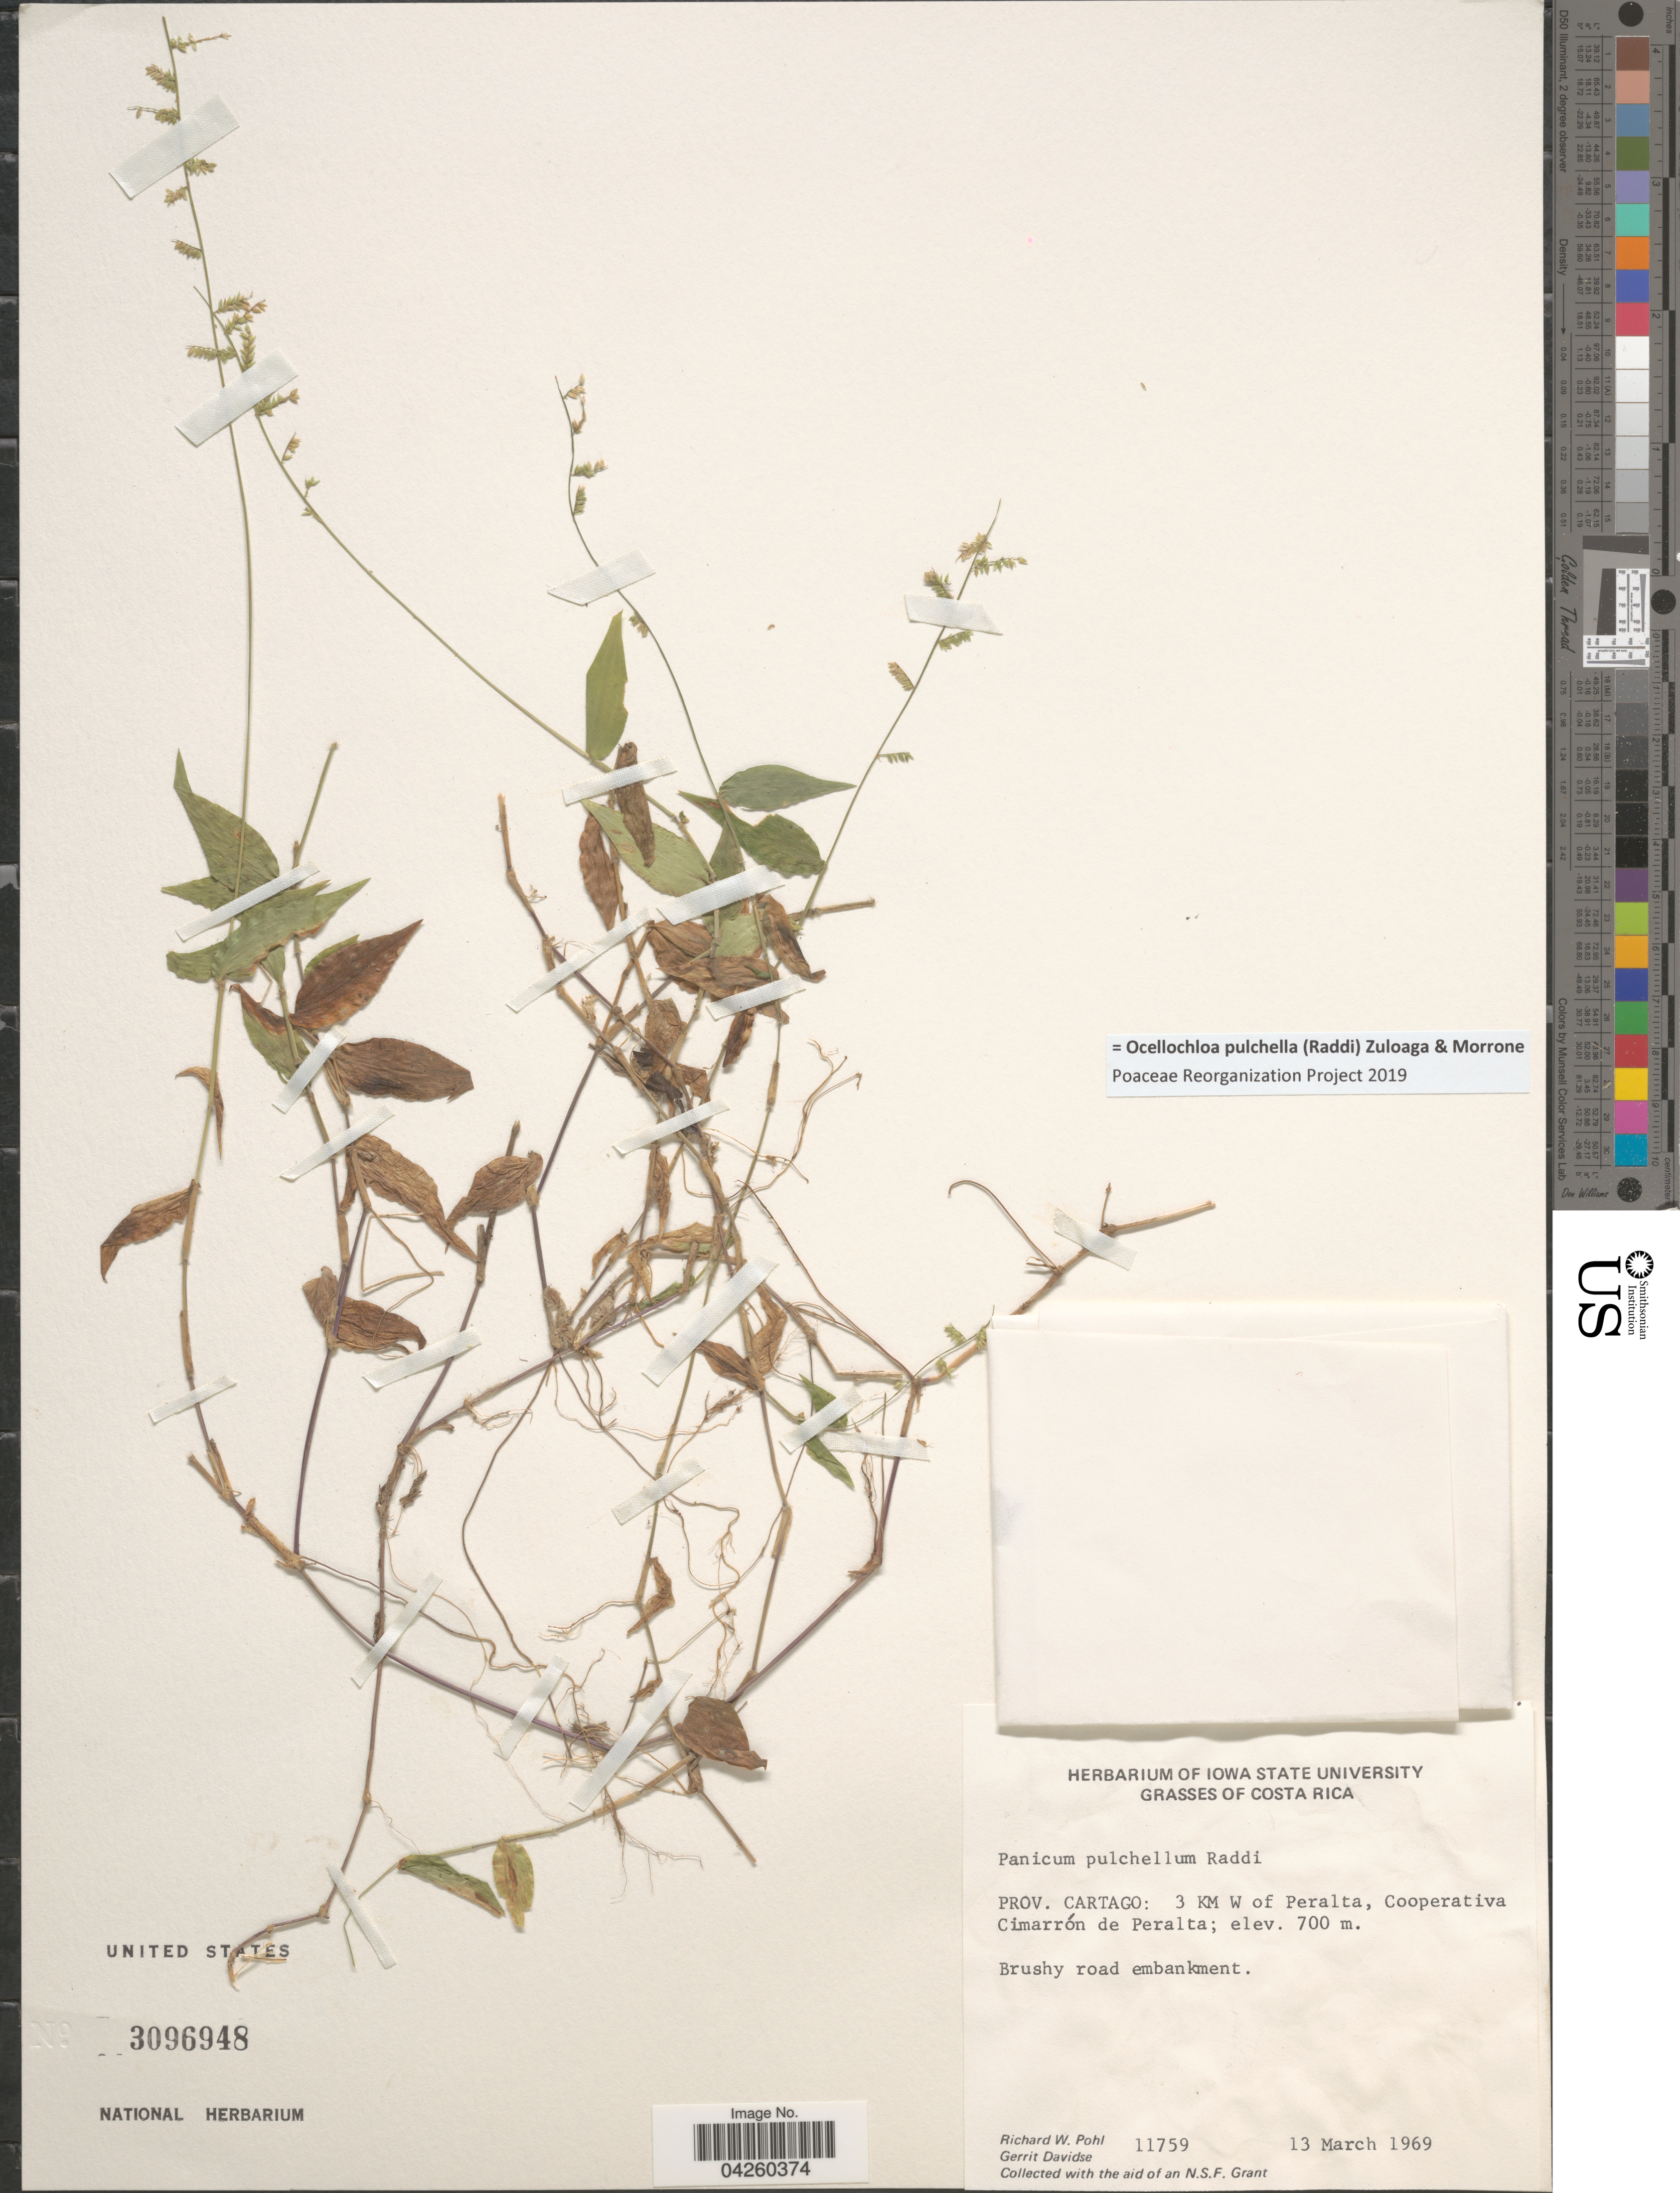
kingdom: Plantae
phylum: Tracheophyta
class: Liliopsida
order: Poales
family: Poaceae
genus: Ocellochloa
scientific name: Ocellochloa pulchella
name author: (Raddi) Zuloaga & Morrone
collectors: R. W. Pohl & G. Davidse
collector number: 11759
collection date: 1969-03-13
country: Costa Rica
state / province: Cartago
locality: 3 KM W of Peralta, Cooperativa Cimarrón de Peralta.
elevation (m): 700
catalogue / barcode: US 3096948